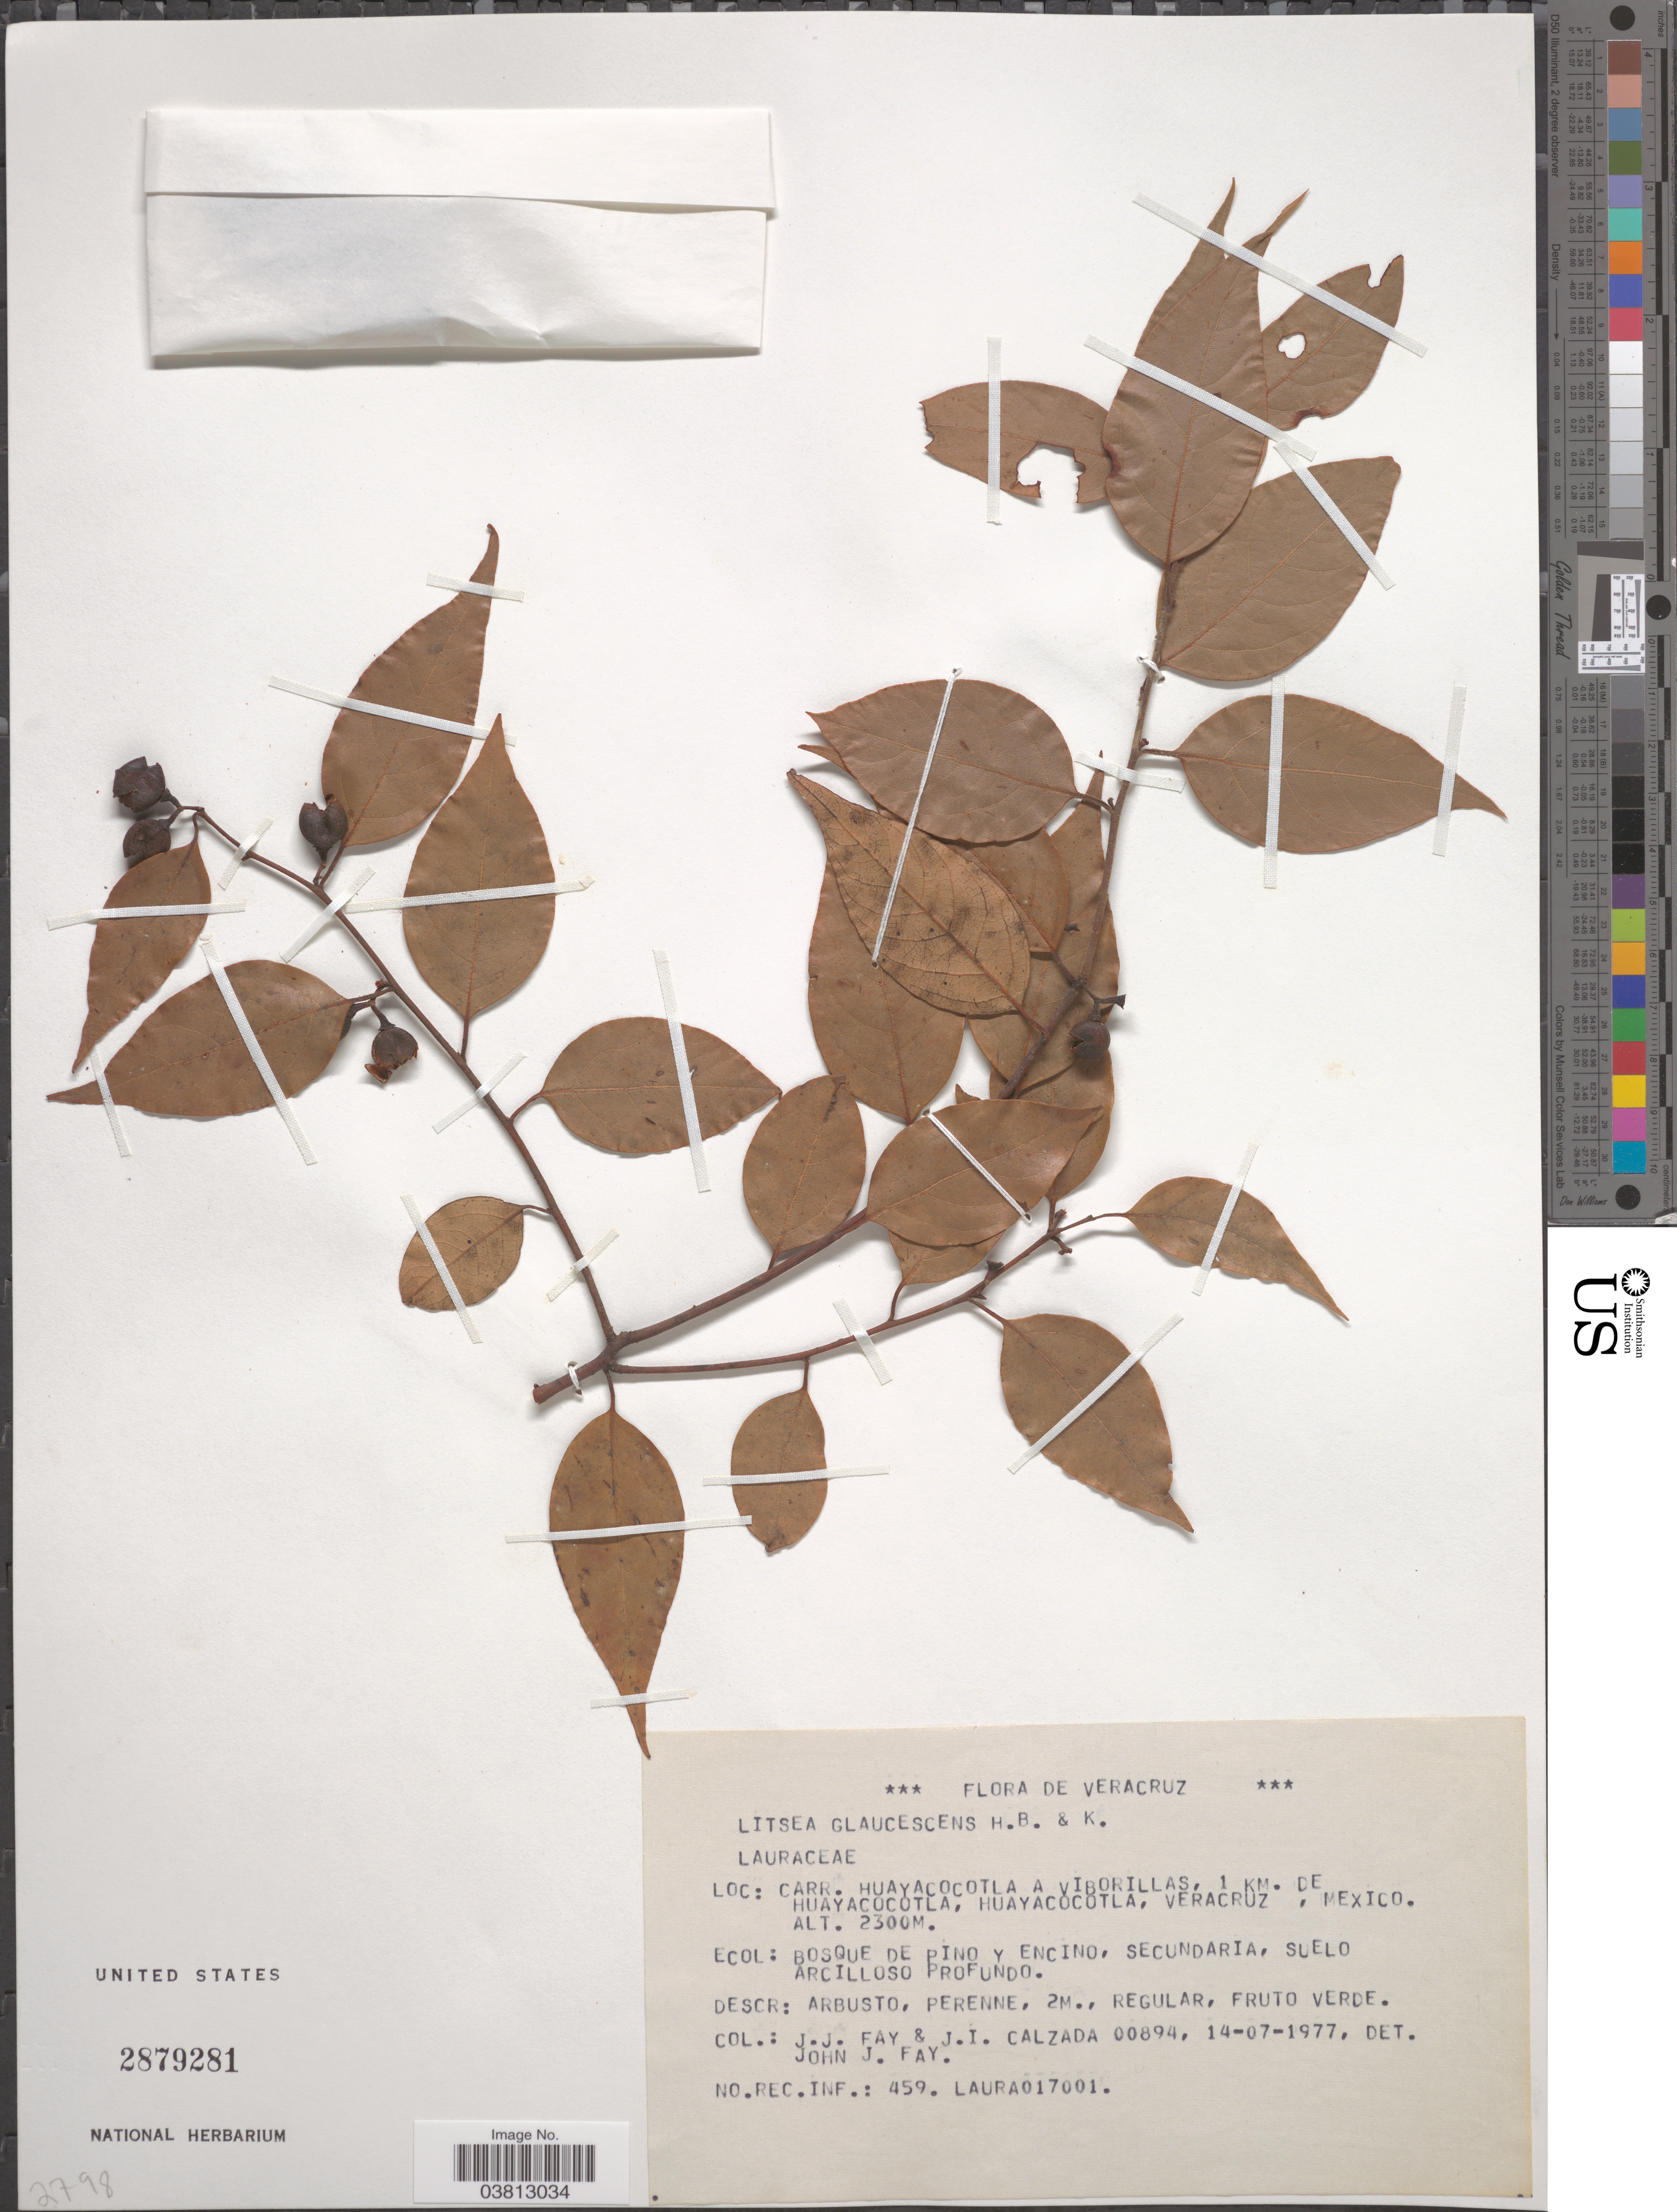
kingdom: Plantae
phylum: Tracheophyta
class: Magnoliopsida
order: Laurales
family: Lauraceae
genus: Litsea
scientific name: Litsea glaucescens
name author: Kunth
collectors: J. Fay & J. I. Calzada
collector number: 00894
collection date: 1977-07-14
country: Mexico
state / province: Veracruz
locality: Veracruz. Carr. Huayacocotla a viborillas, 1 km. de Huayacocotla, Huayacocotla.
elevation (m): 2300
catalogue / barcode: US 2879281